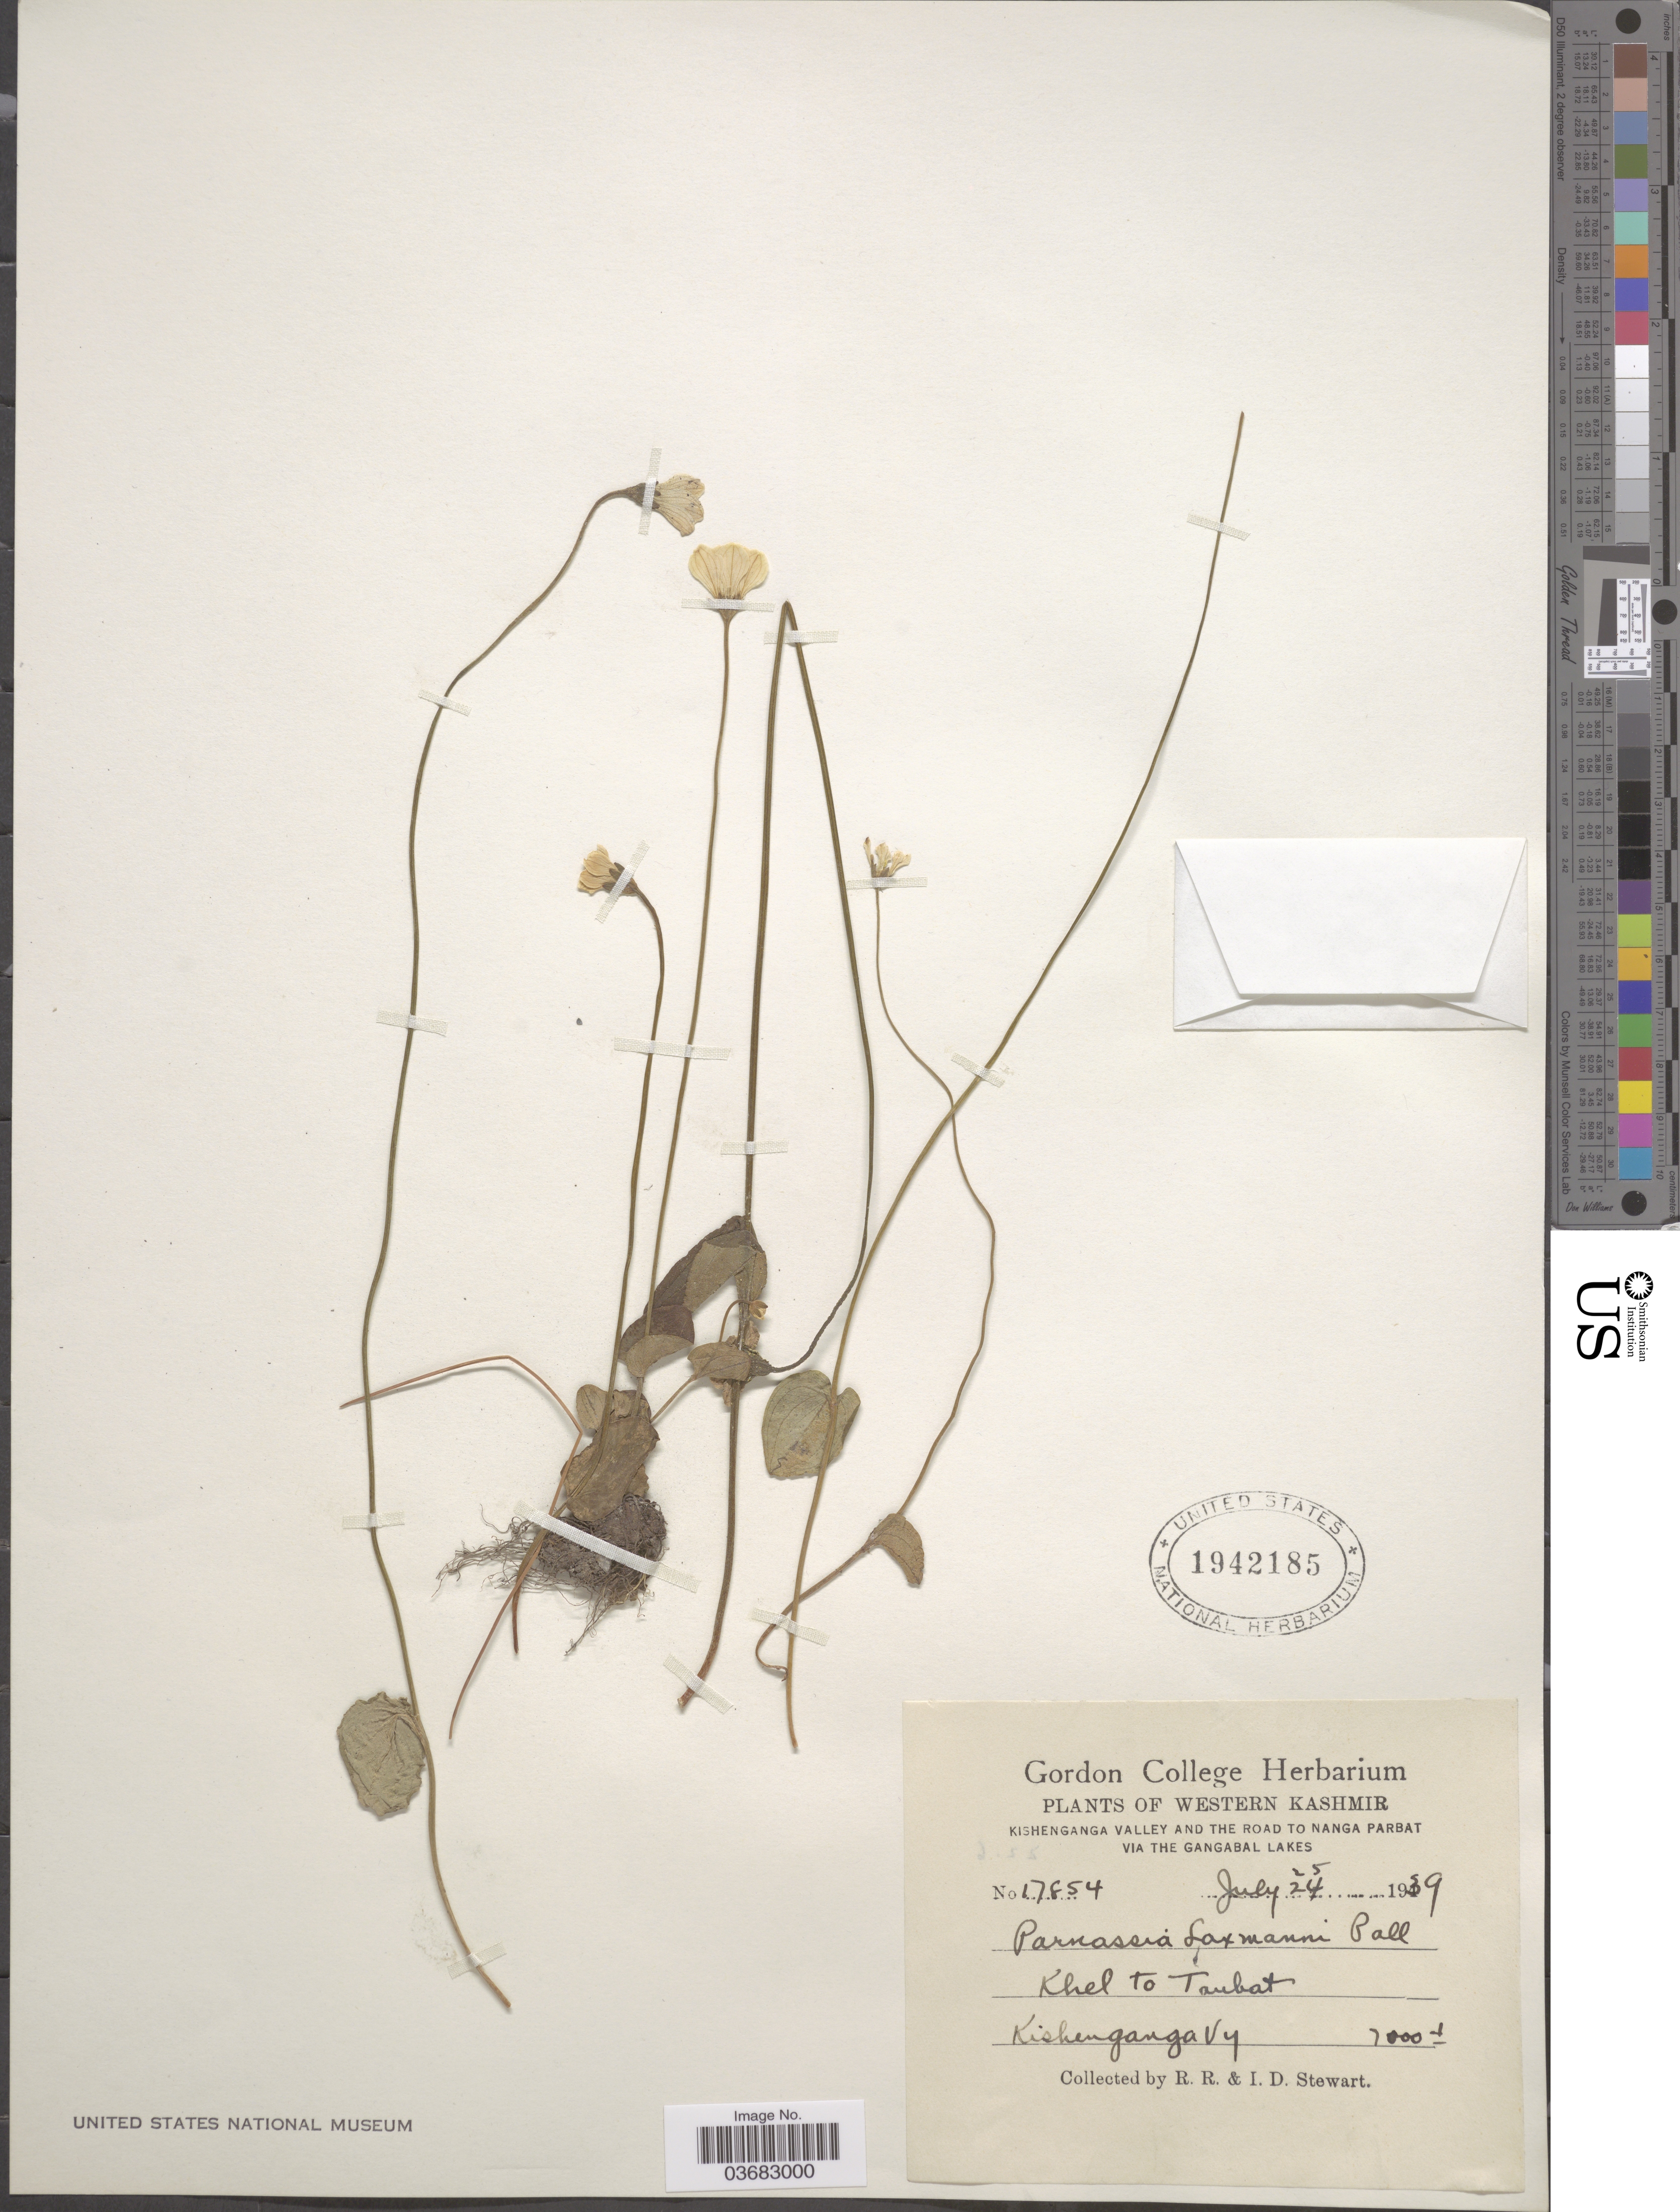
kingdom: Plantae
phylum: Tracheophyta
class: Magnoliopsida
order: Celastrales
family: Parnassiaceae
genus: Parnassia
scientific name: Parnassia laxmanni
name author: Pall. ex Schult.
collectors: R. Stewart & I. Stewart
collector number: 17854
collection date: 1939-07-25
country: India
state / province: Jammu and Kashmir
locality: Western Kashmir. Kishenganga Valley and the road to Nanga Parbat via the Gangabal Lakes. Khel to Taubat. Kishenganga Vy.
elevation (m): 2134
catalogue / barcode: US 1942185